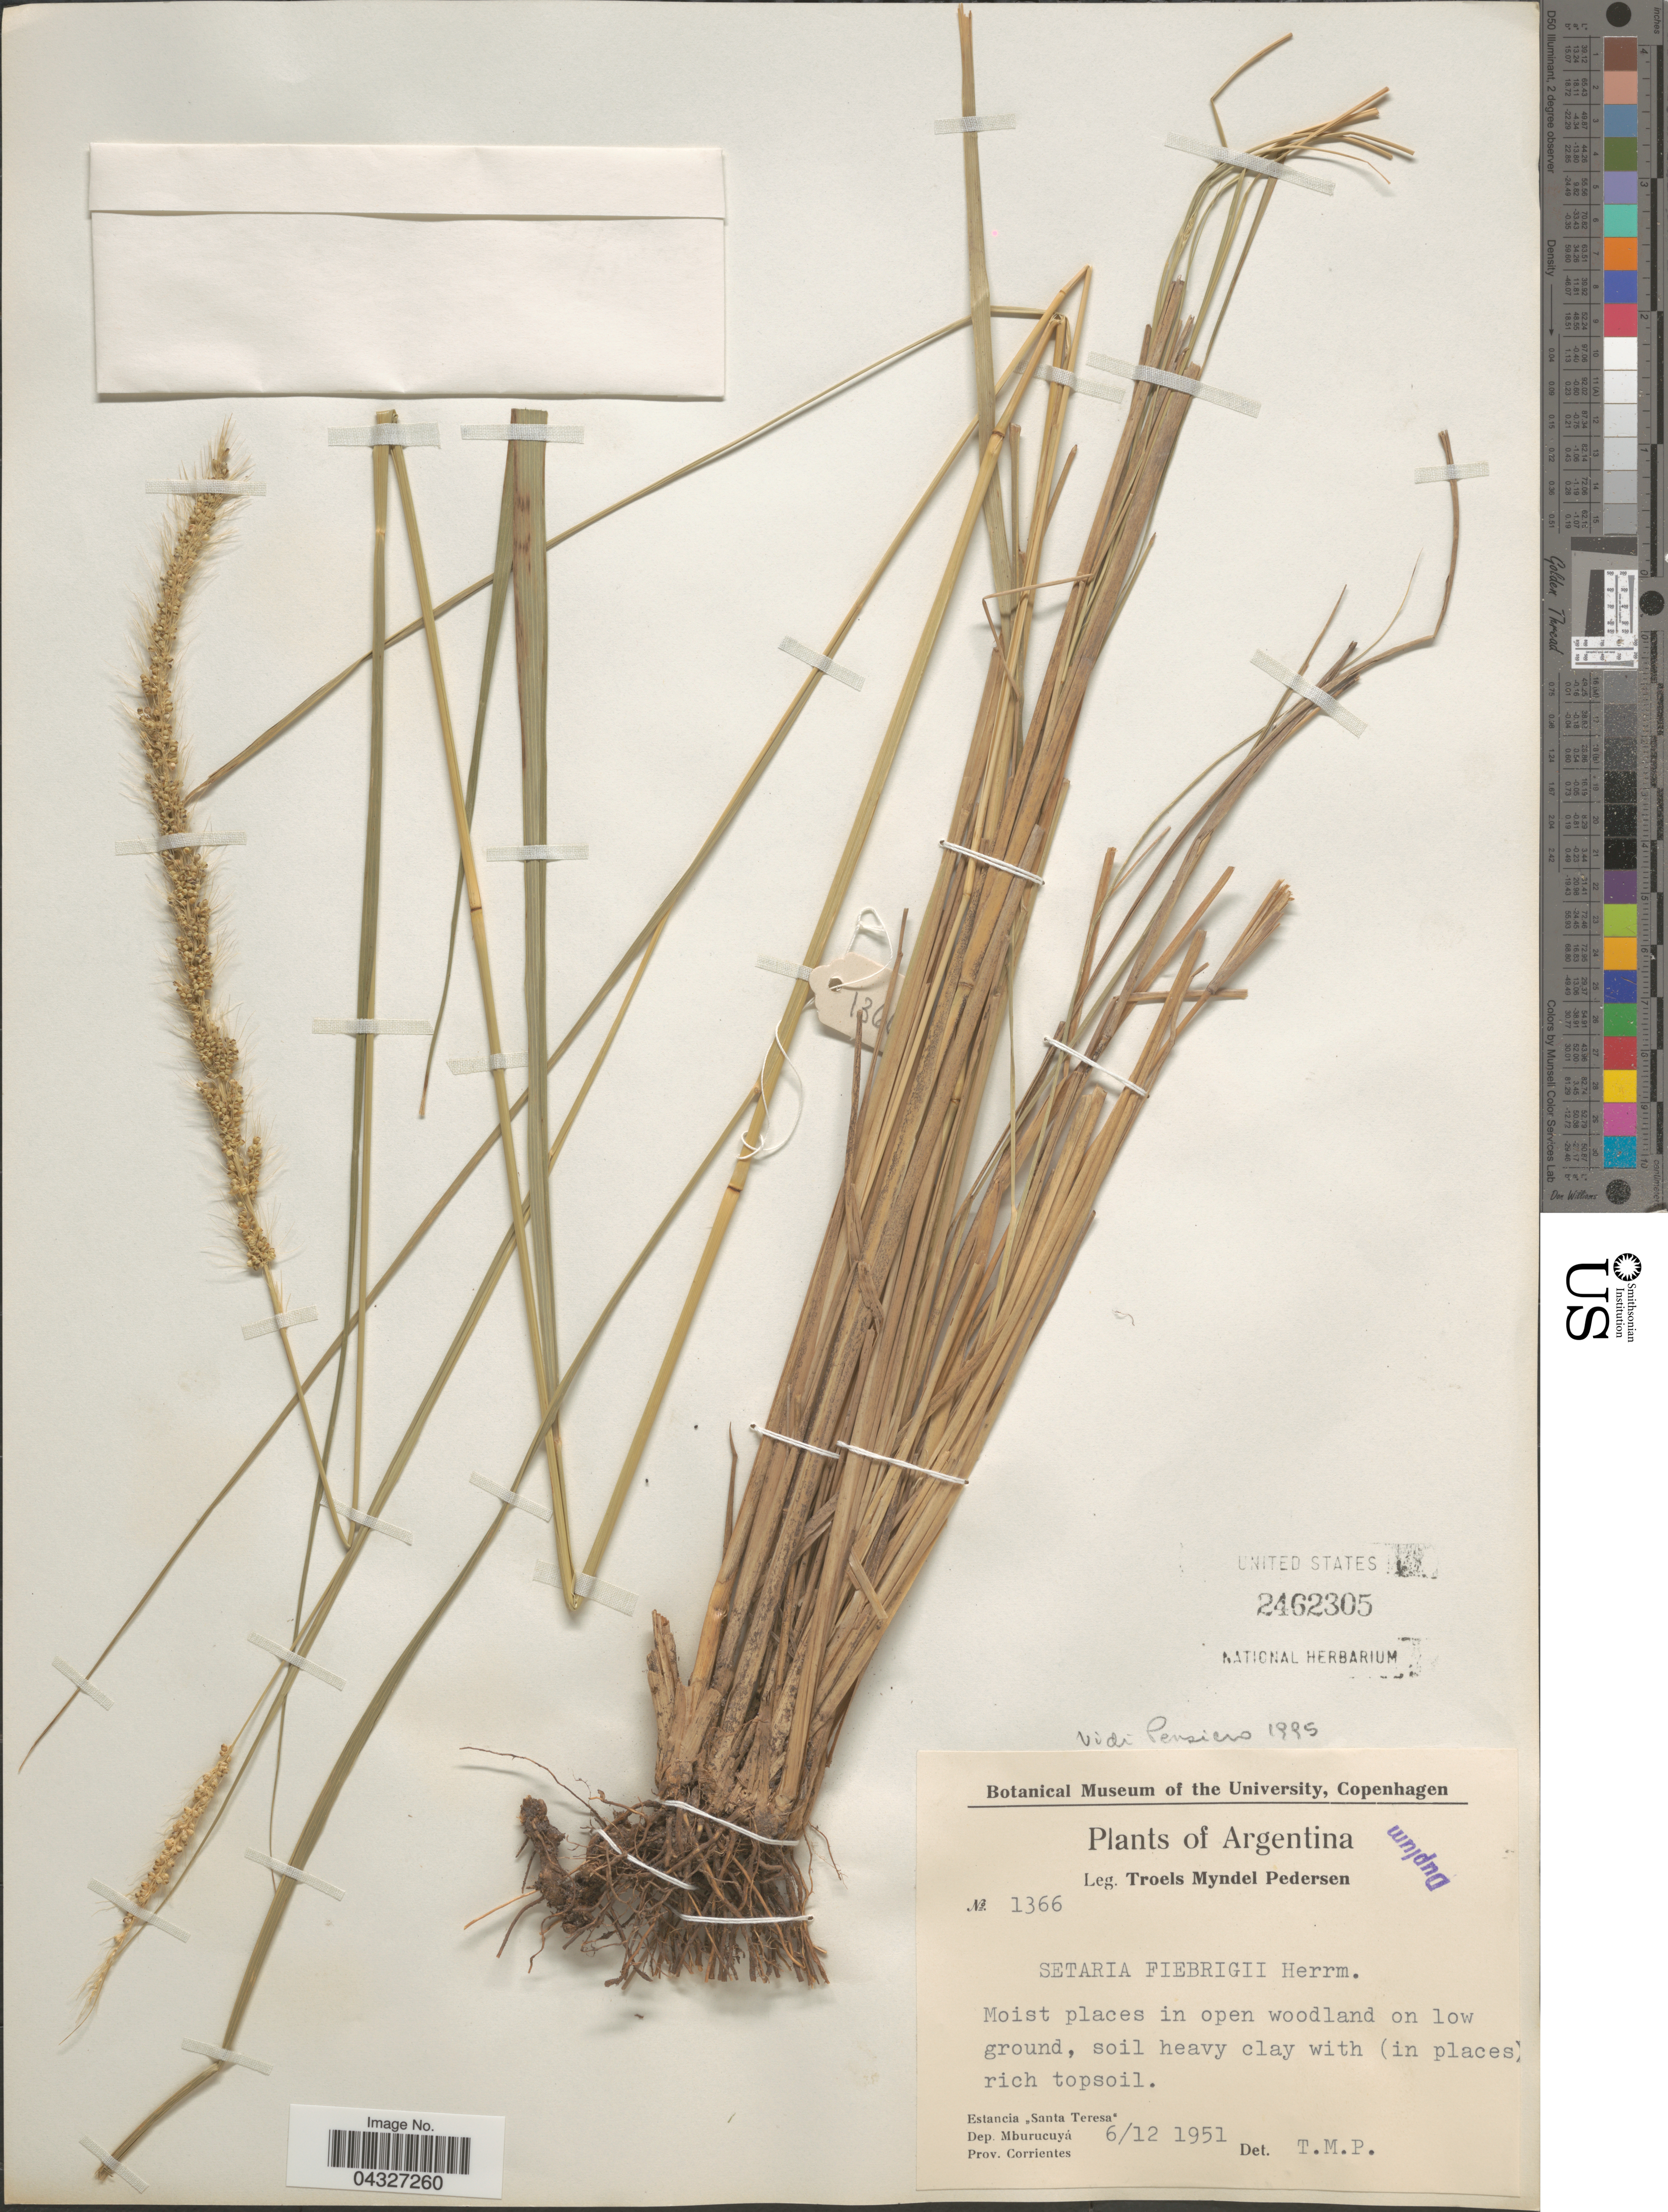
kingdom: Plantae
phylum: Tracheophyta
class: Liliopsida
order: Poales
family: Poaceae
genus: Setaria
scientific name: Setaria fiebrigii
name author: R.A.W. Herrm.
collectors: T. Pederson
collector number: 1366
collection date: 1951-12-06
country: Argentina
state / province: Corrientes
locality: Estancia "Santa Teresa". Dep. Mburucuyá. Prov. Corrientes.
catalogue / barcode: US 2462305